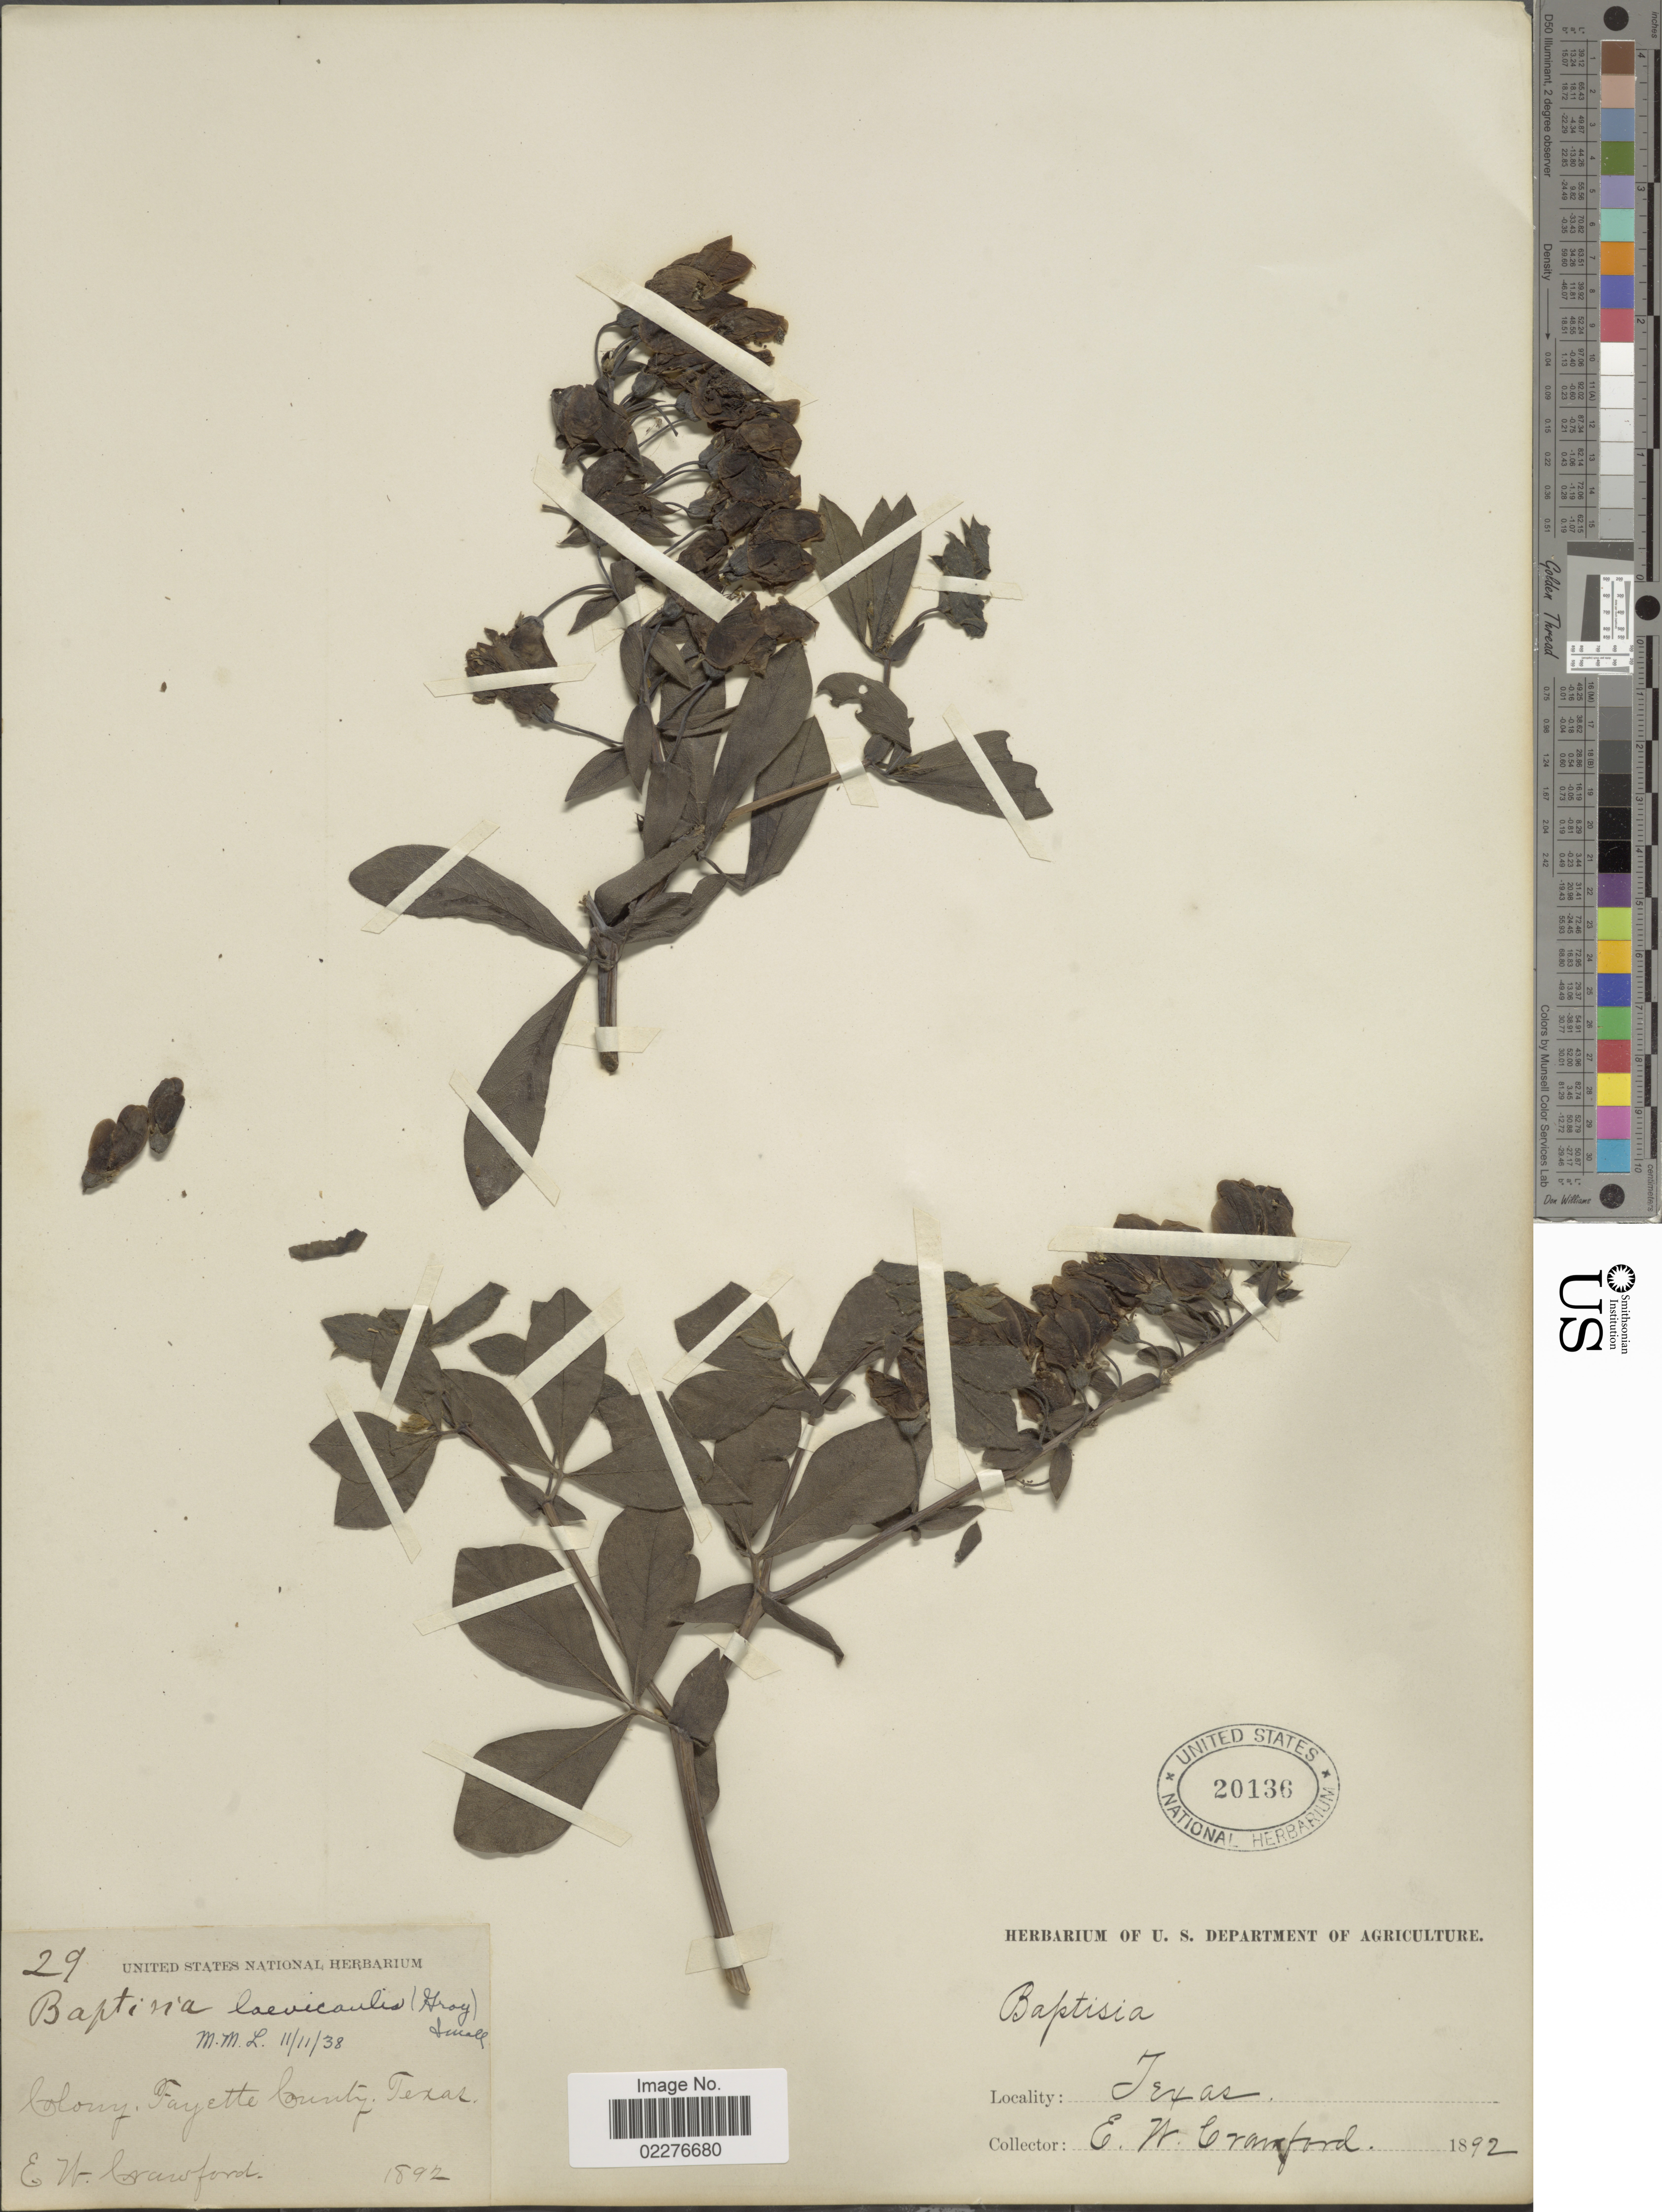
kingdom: Plantae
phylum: Tracheophyta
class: Magnoliopsida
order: Fabales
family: Fabaceae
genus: Baptisia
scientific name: Baptisia laevicaulis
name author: (Canby) Small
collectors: E. Crawford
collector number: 29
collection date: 1892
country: United States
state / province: Texas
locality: Colony, Fayette County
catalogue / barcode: US 20136